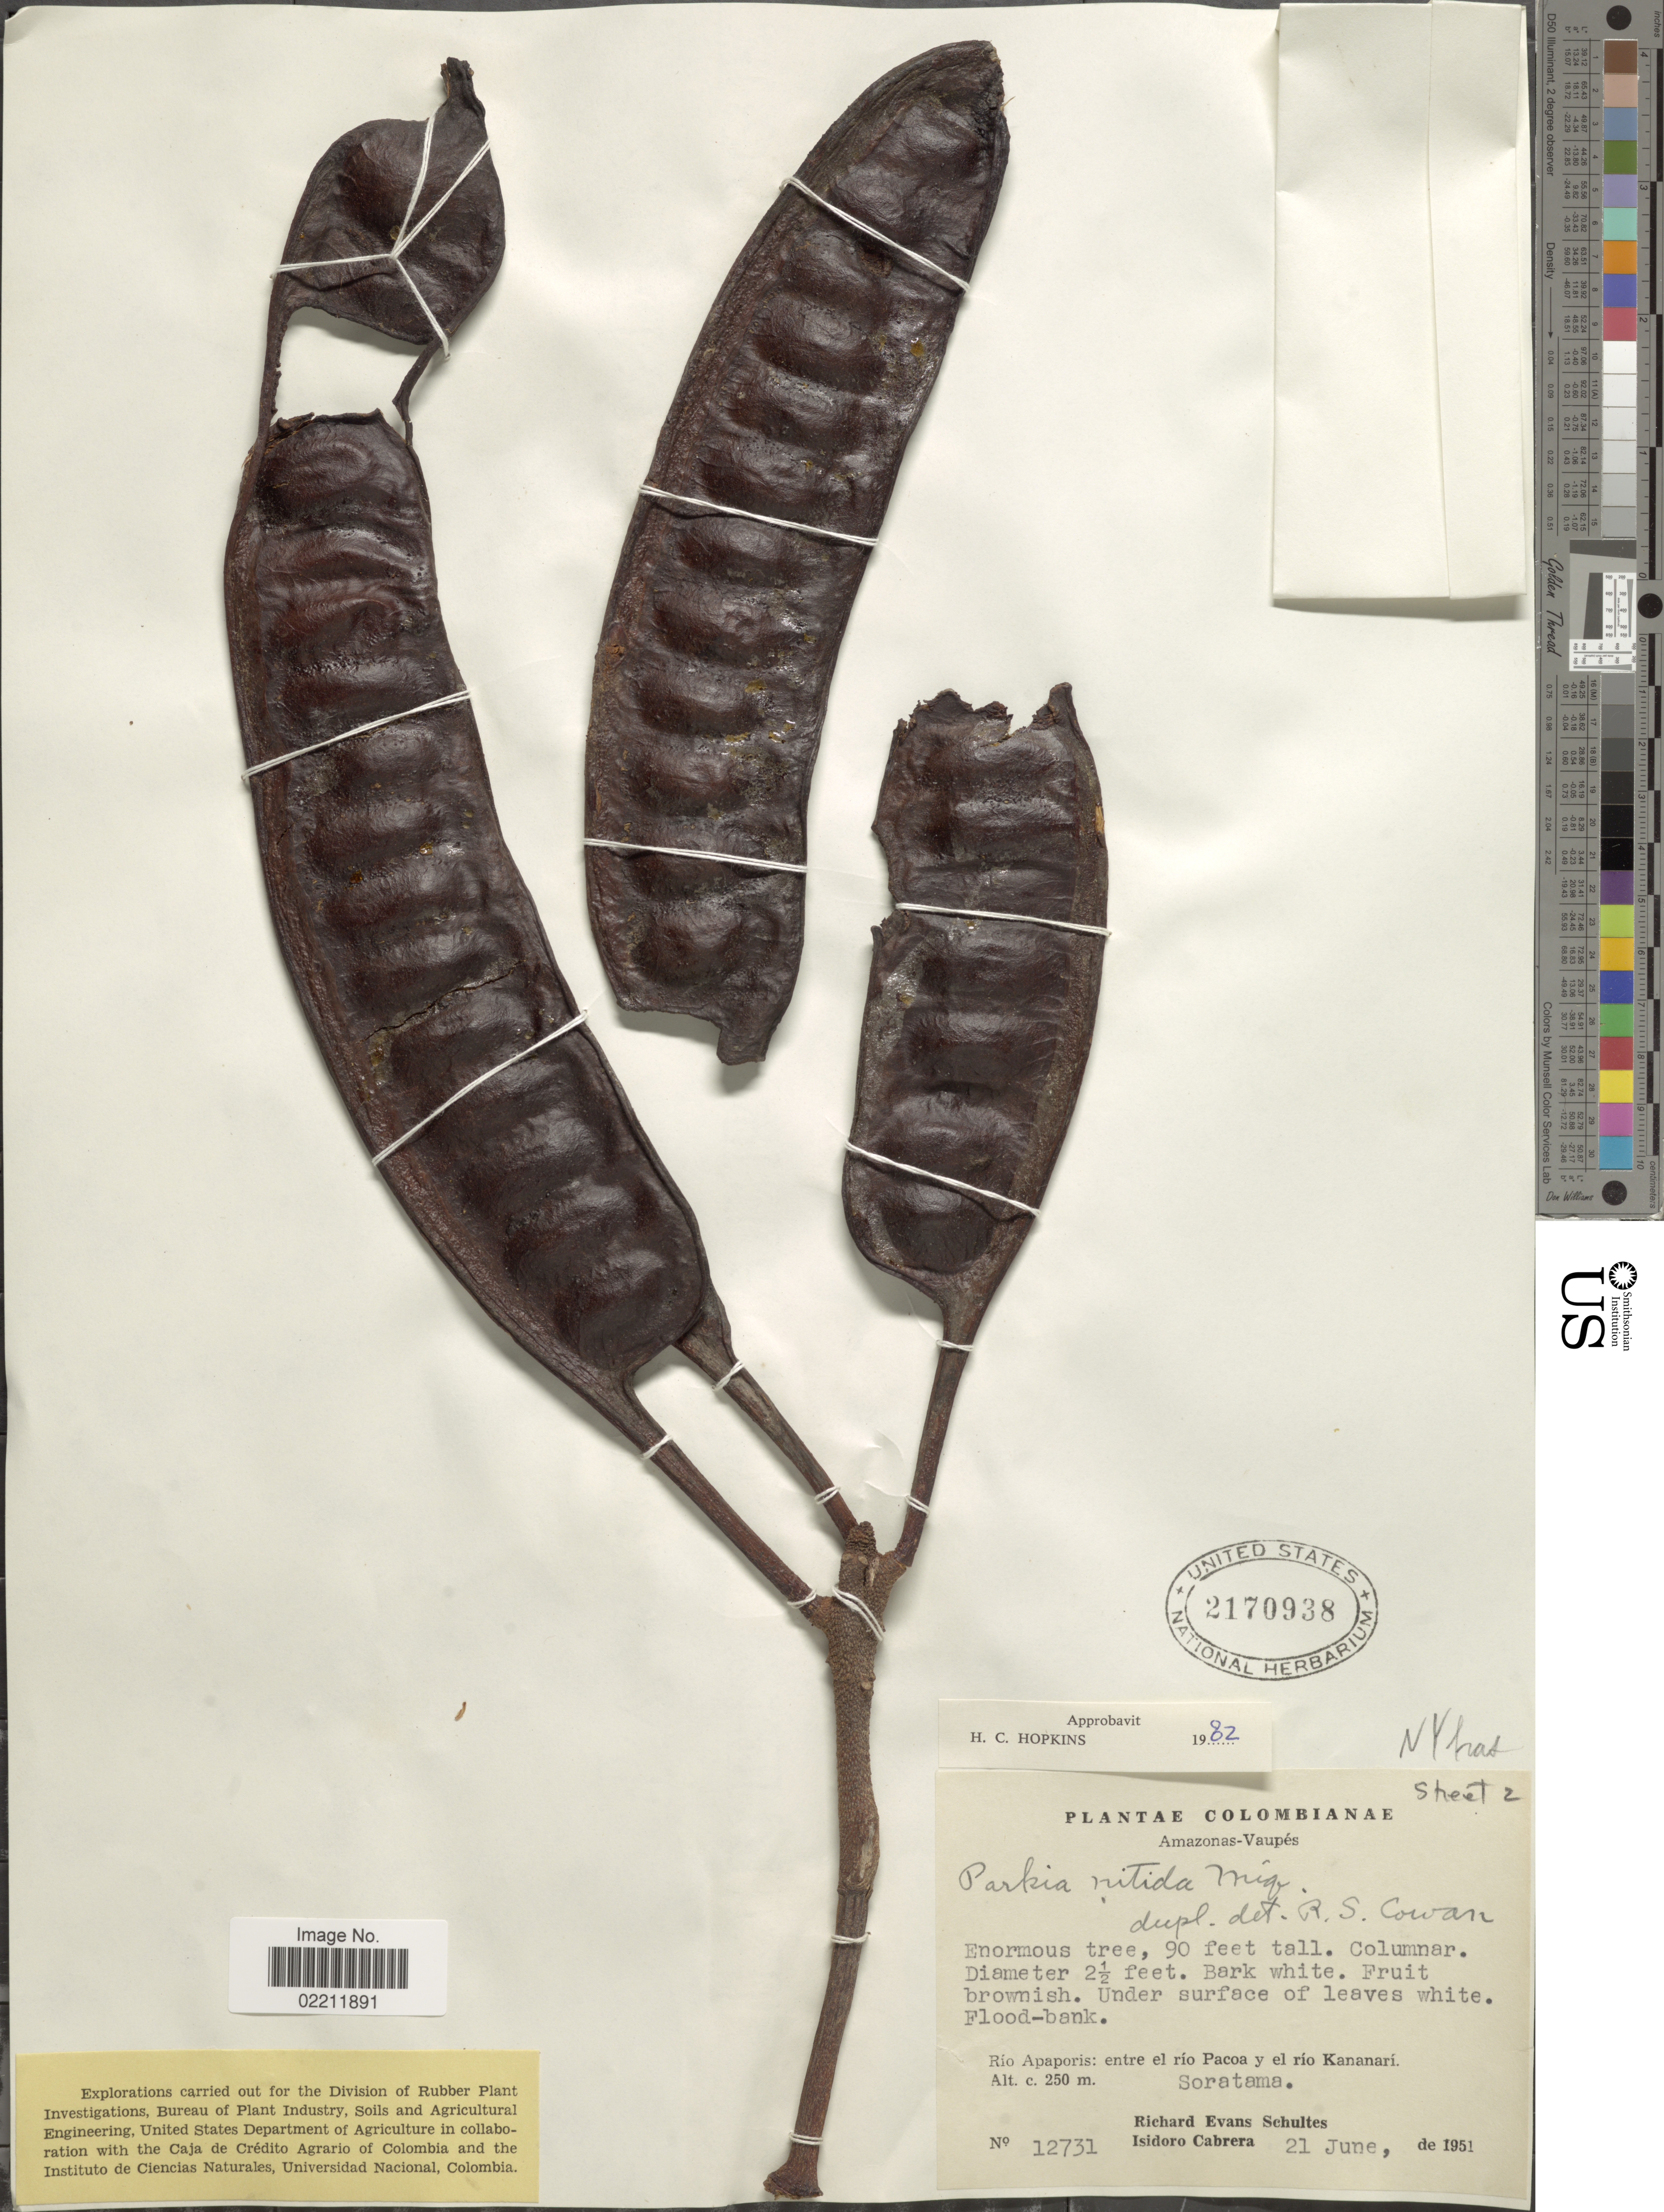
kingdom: Plantae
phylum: Tracheophyta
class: Magnoliopsida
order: Fabales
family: Fabaceae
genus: Parkia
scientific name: Parkia nitida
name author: Miq.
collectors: R. E. Schultes & I. Cabrera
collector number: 12731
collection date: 1951-06-21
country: Colombia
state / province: Vaupés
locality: Amazonas - Vaupes, Rio Apaporis: entre el rio Pacoa y el rio Kananari, Soratama.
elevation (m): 250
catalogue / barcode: US 2170938